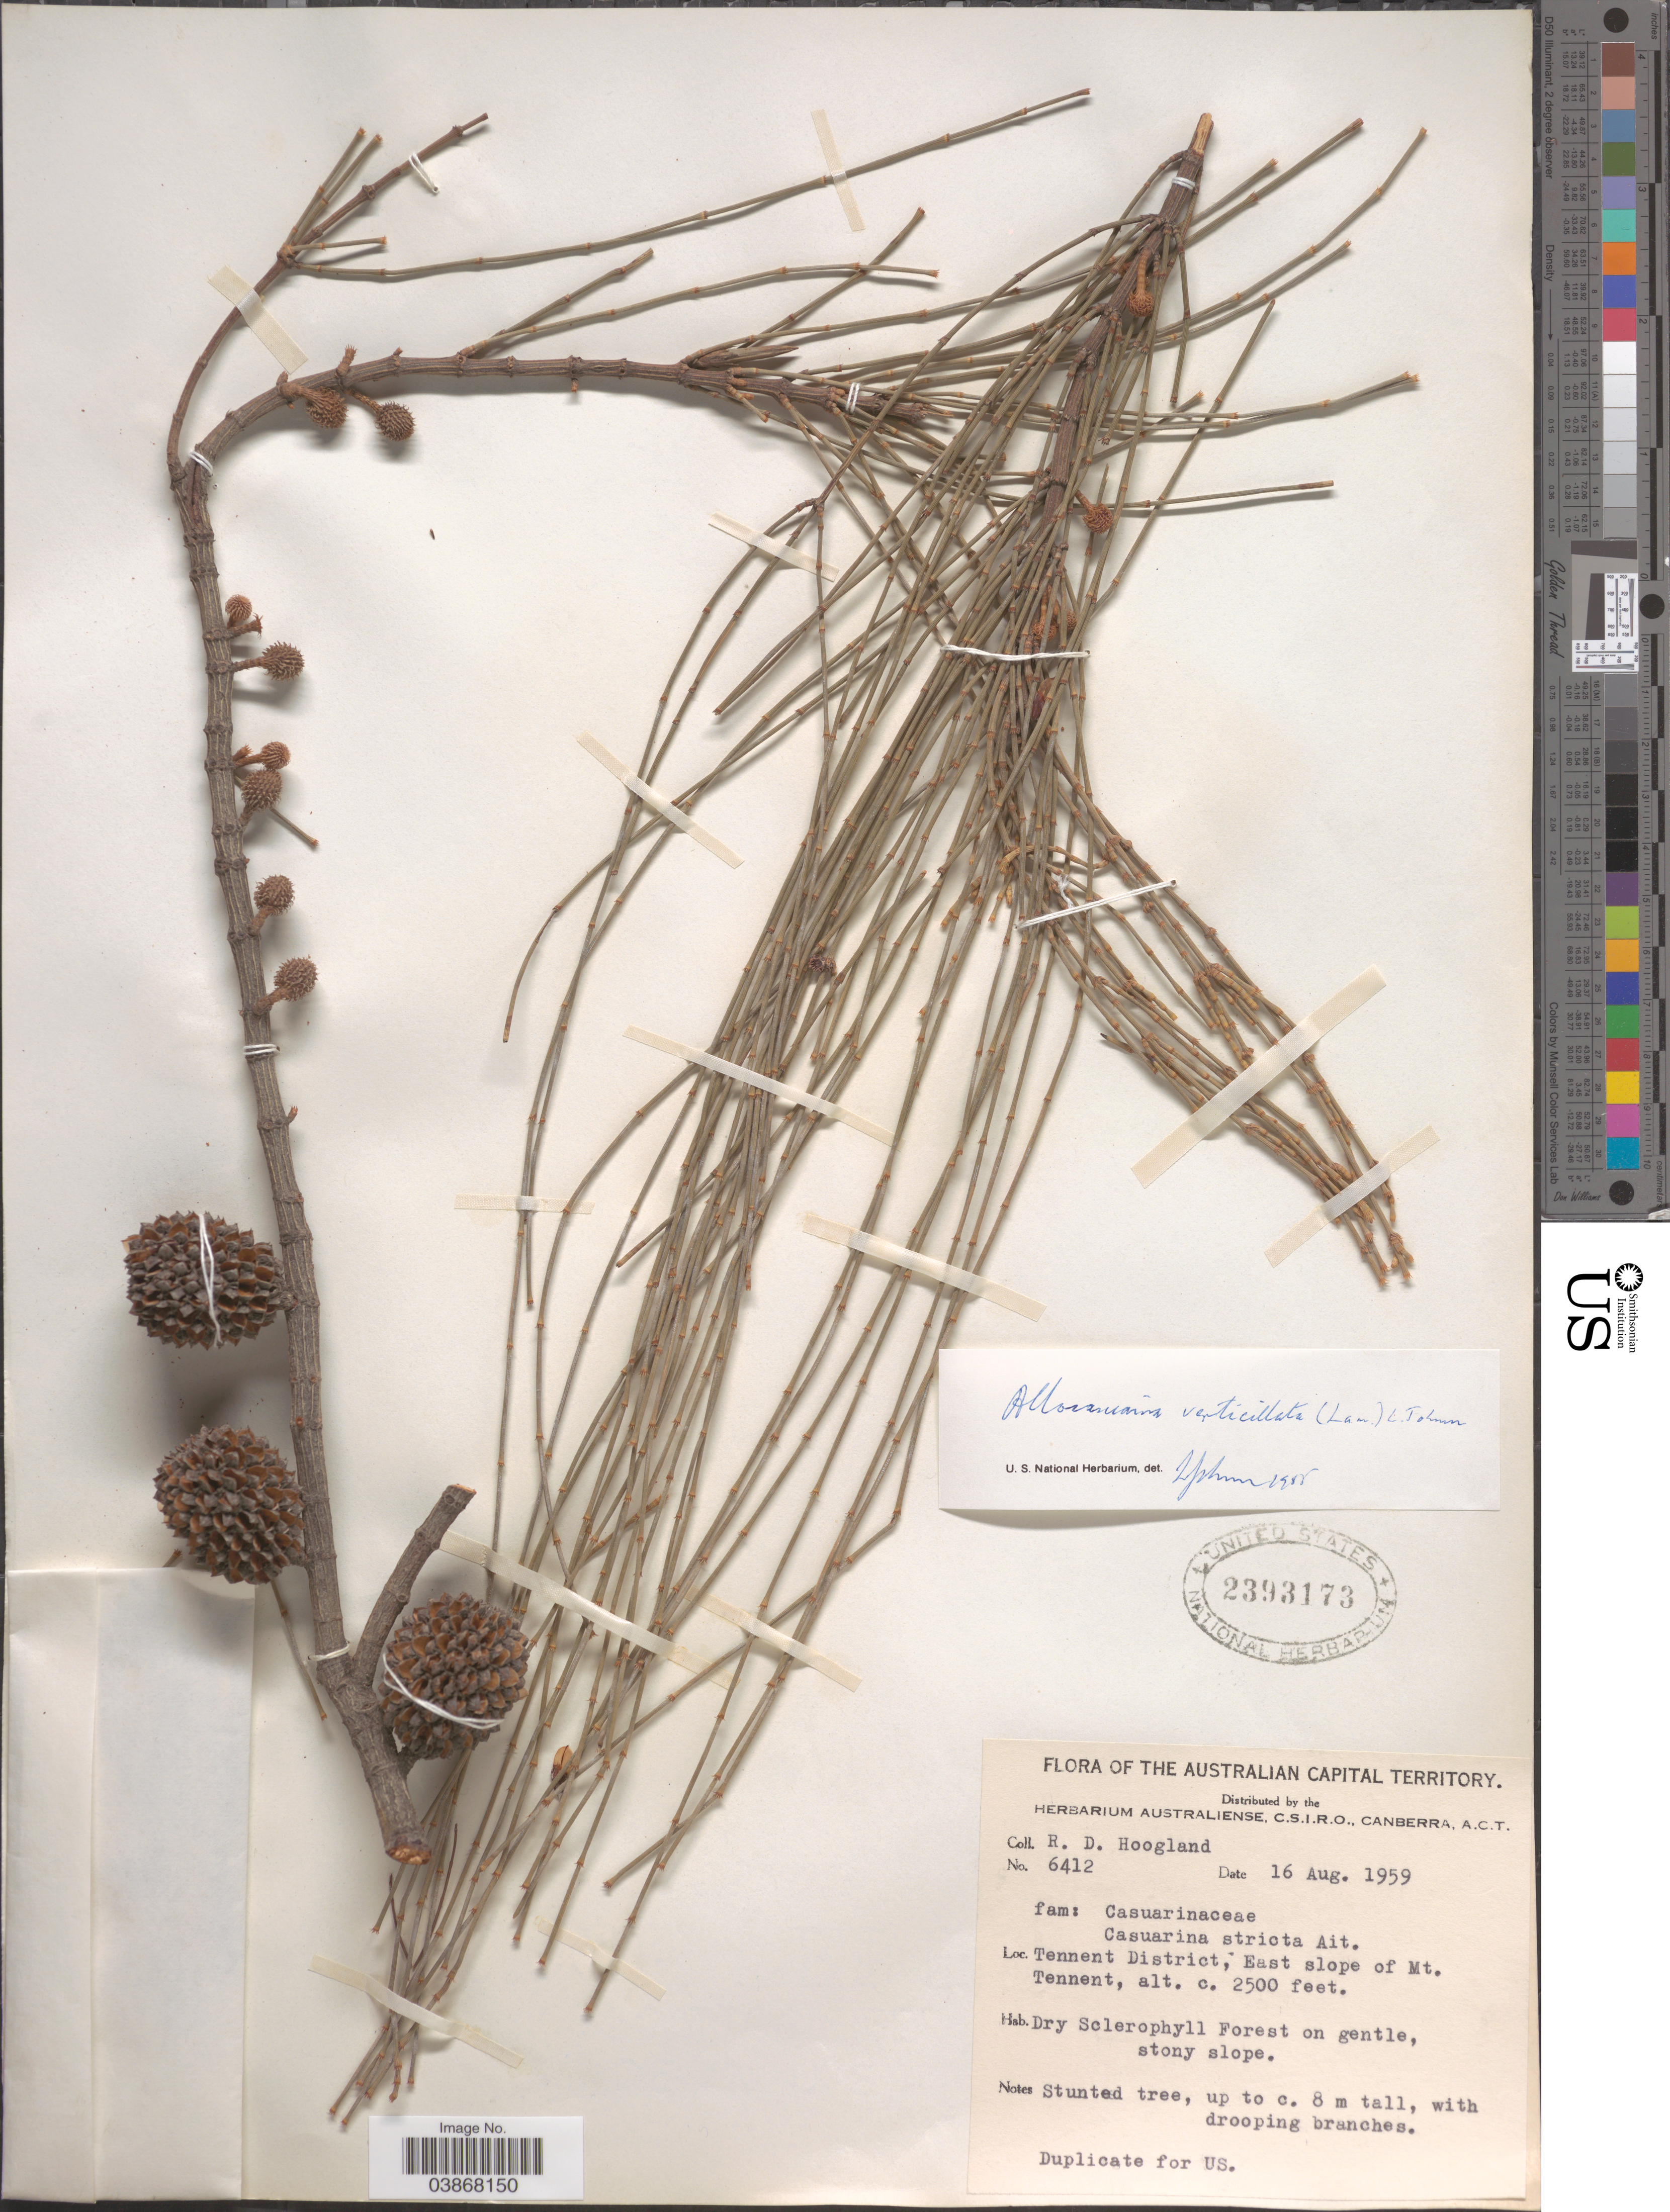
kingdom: Plantae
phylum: Tracheophyta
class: Magnoliopsida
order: Fagales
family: Casuarinaceae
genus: Allocasuarina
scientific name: Allocasuarina verticillata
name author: (Lam.) L.A.S. Johnson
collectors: R. D. Hoogland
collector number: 6412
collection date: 1959-08-16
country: Australia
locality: Australian Capital Territory. Tennent District, East slope of Mt. Tennent.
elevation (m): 762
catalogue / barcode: US 2393173